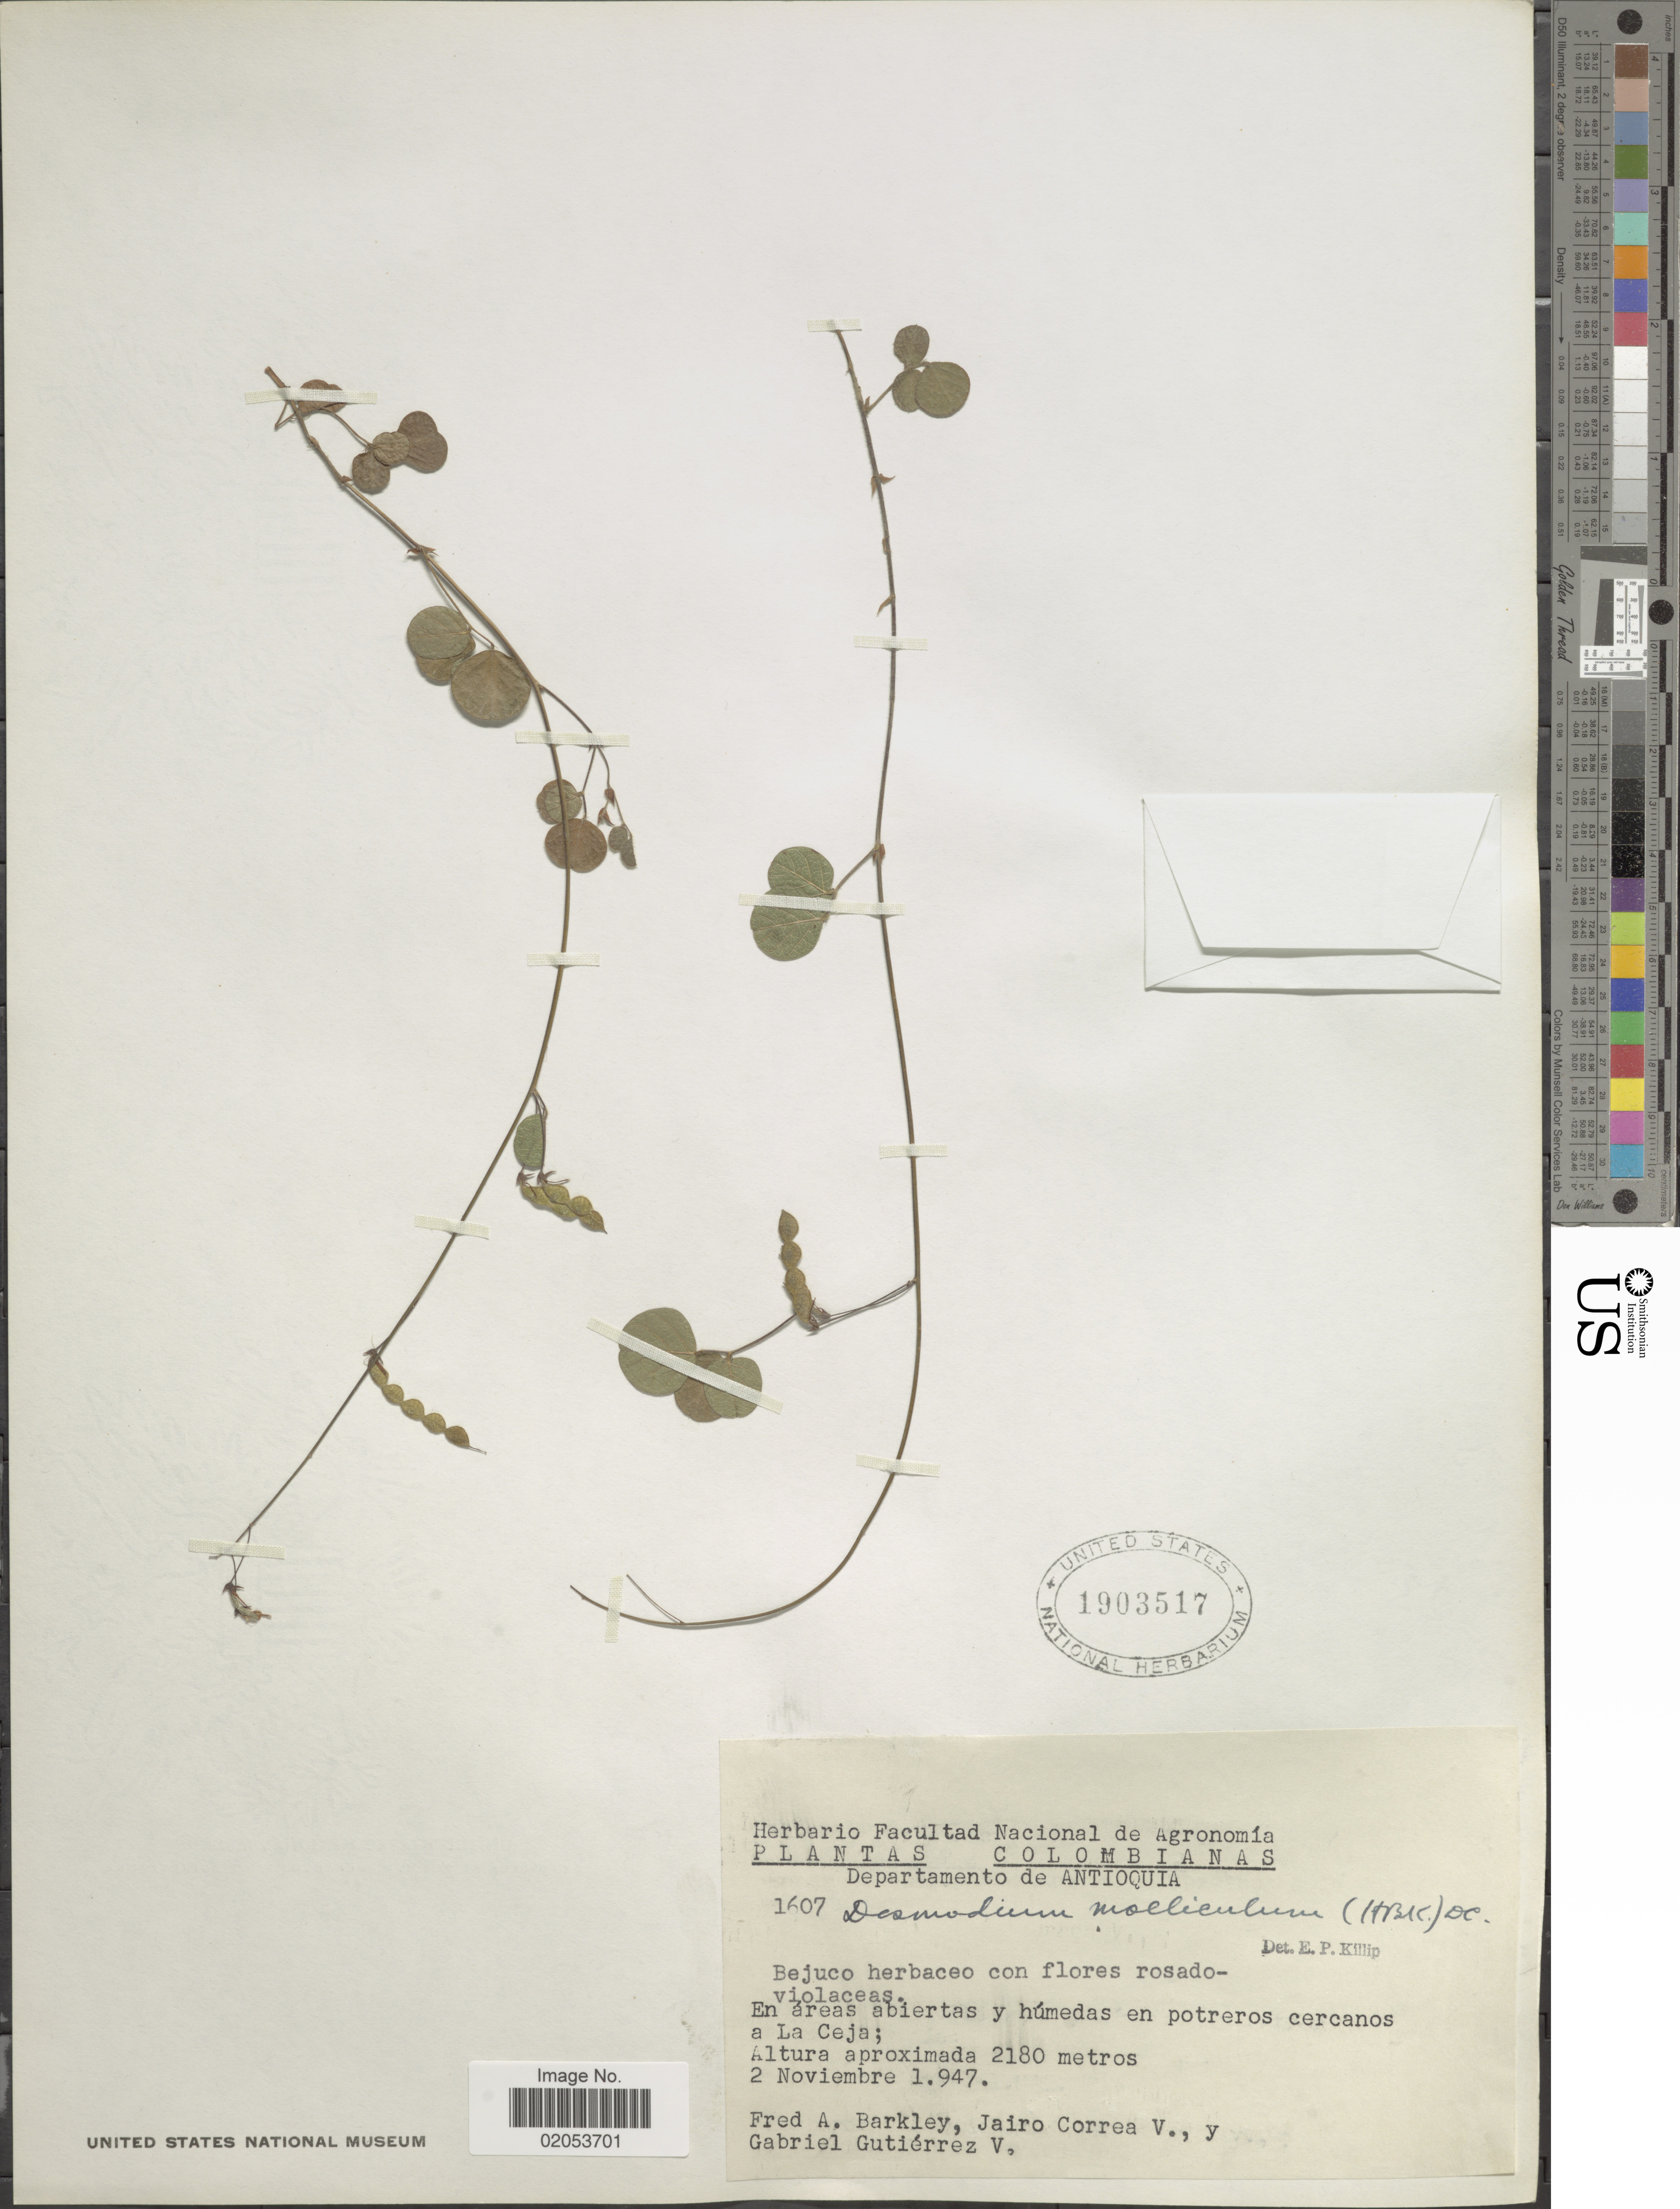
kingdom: Plantae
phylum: Tracheophyta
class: Magnoliopsida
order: Fabales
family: Fabaceae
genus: Desmodium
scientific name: Desmodium molliculum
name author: (Kunth) DC.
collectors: F. A. Barkley, J. Correa & G. Gutiérrez V.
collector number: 1607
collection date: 1947-11-02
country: Colombia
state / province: Antioquia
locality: En areas abiertas y humedas en potreros cercanos a La Ceja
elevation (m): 2180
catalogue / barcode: US 1903517